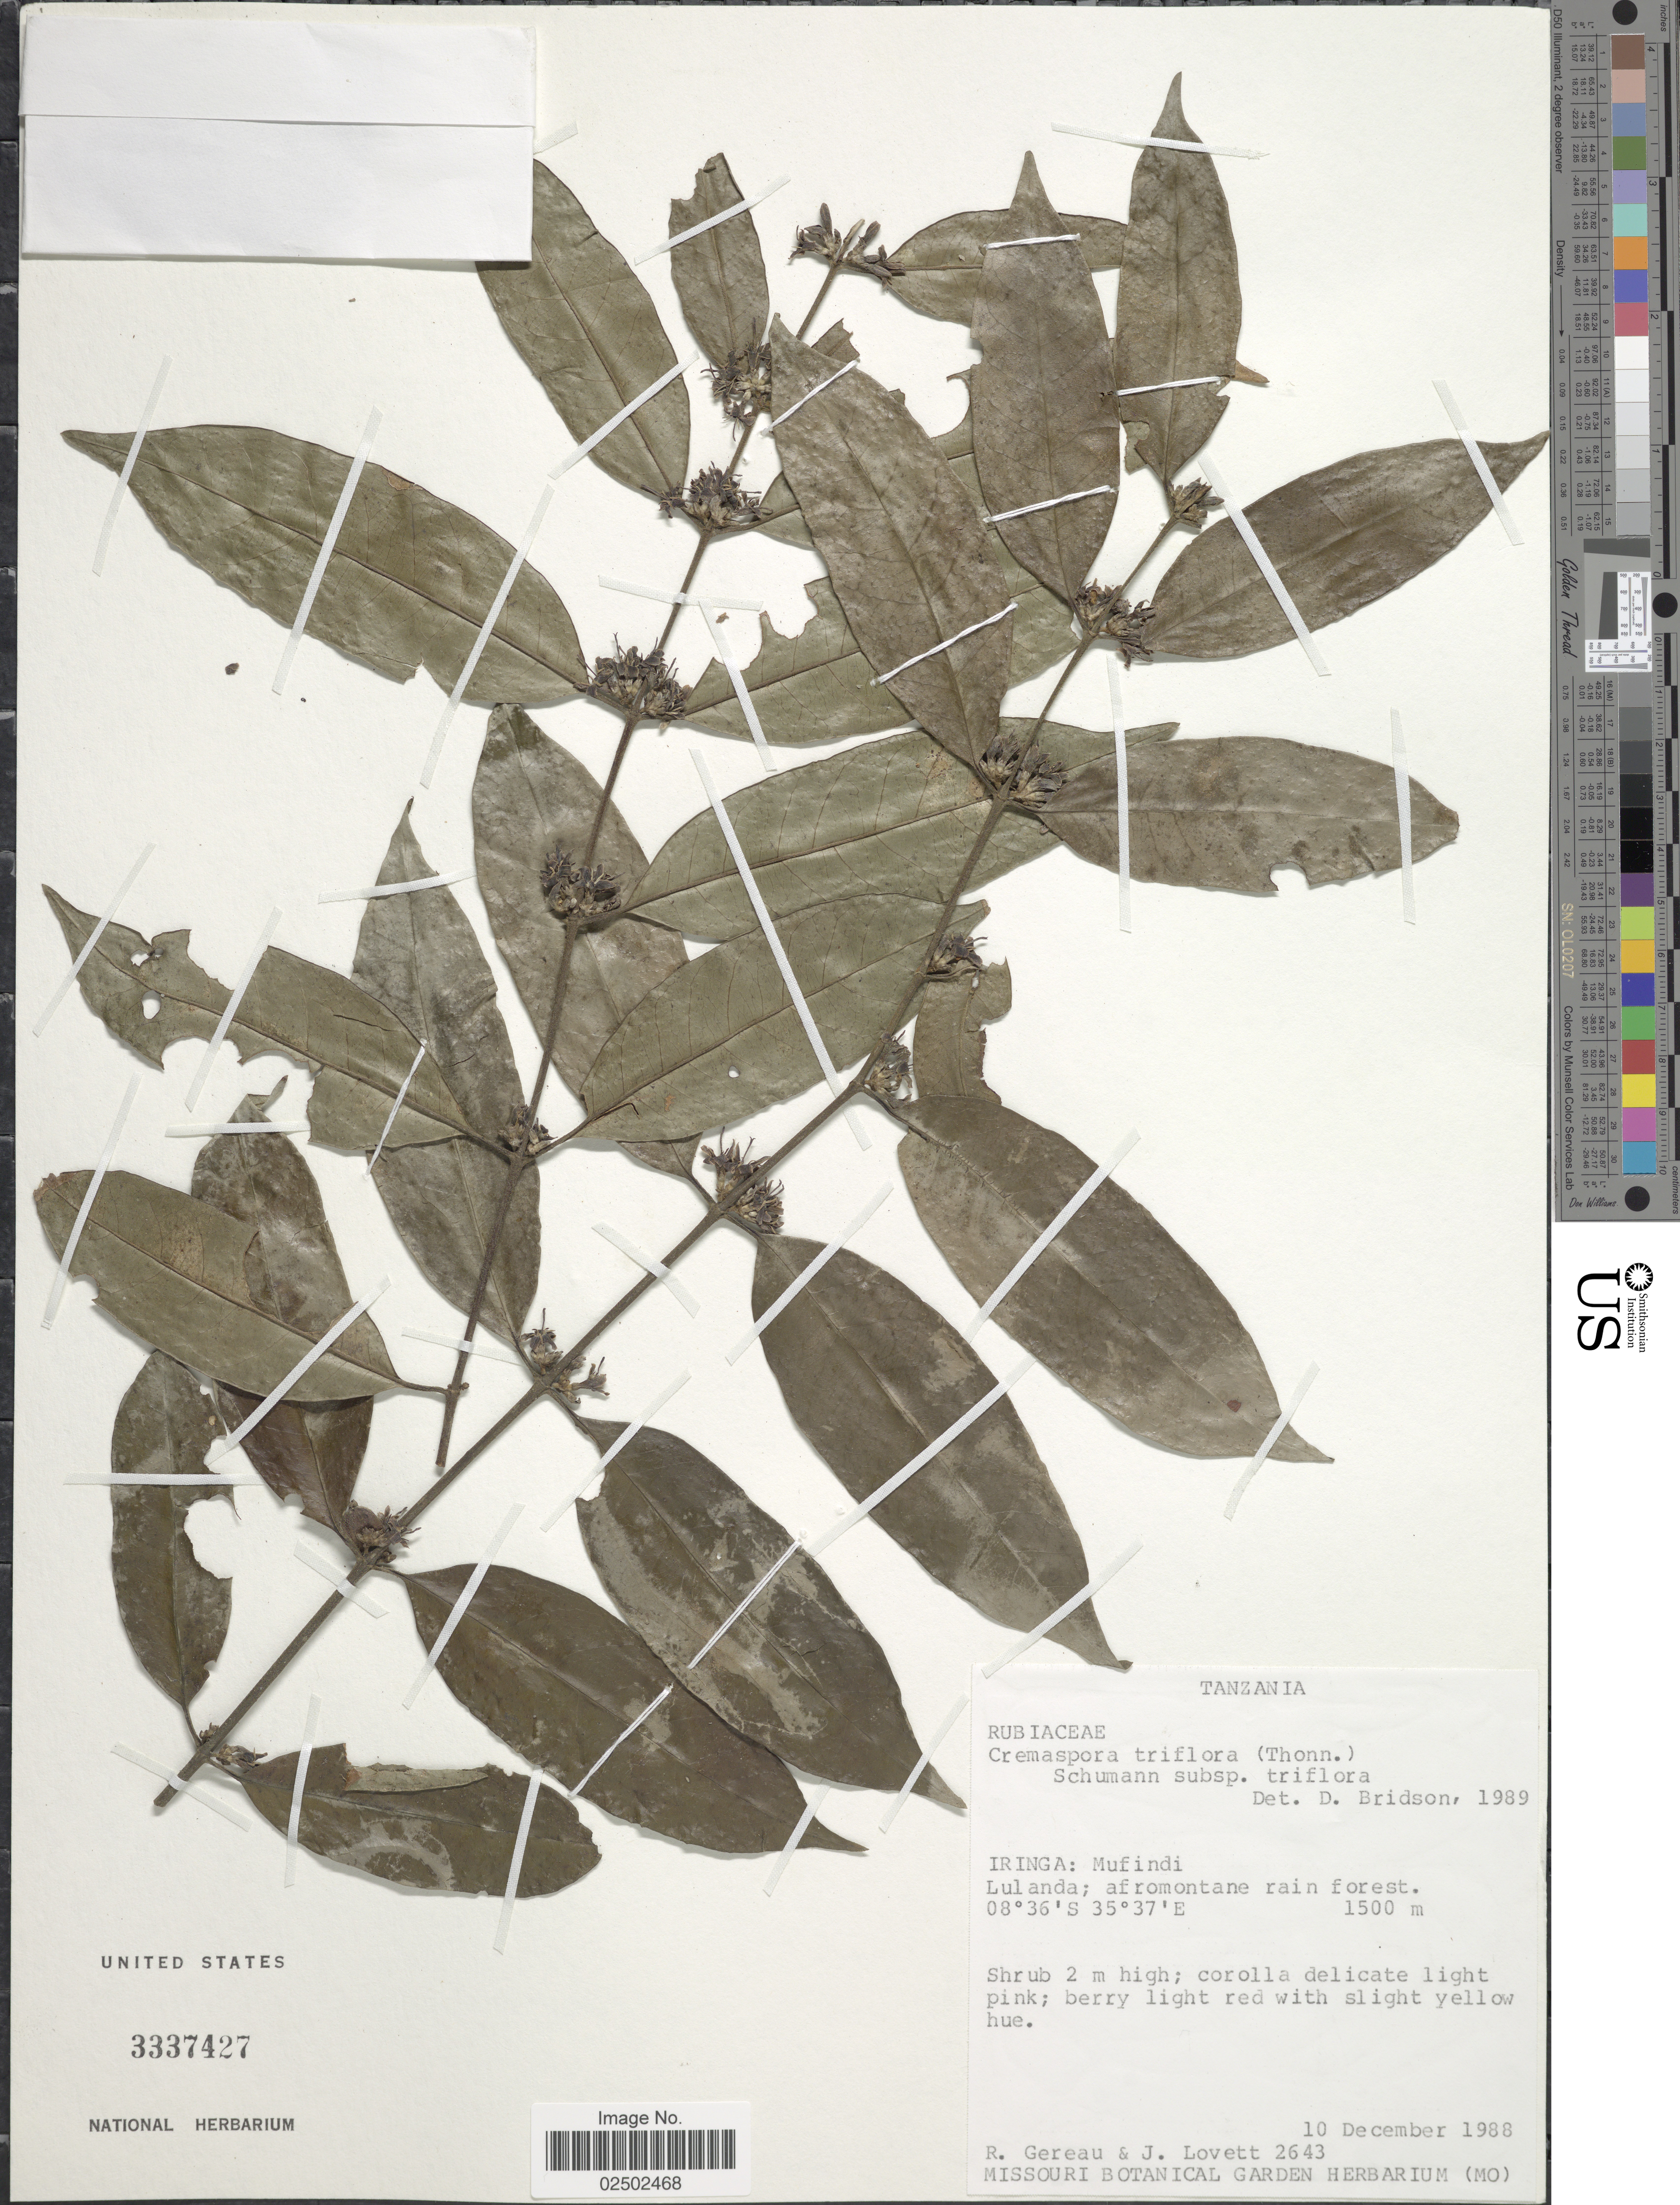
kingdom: Plantae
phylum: Tracheophyta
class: Magnoliopsida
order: Gentianales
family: Rubiaceae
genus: Cremaspora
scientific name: Cremaspora triflora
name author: K. Schum.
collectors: R. Gereau & J. Lovett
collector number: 2643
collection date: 1988-12-10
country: Tanzania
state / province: Iringa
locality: Mufindi. Lulanda; afromontane rain forest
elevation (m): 1500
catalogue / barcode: US 3337427